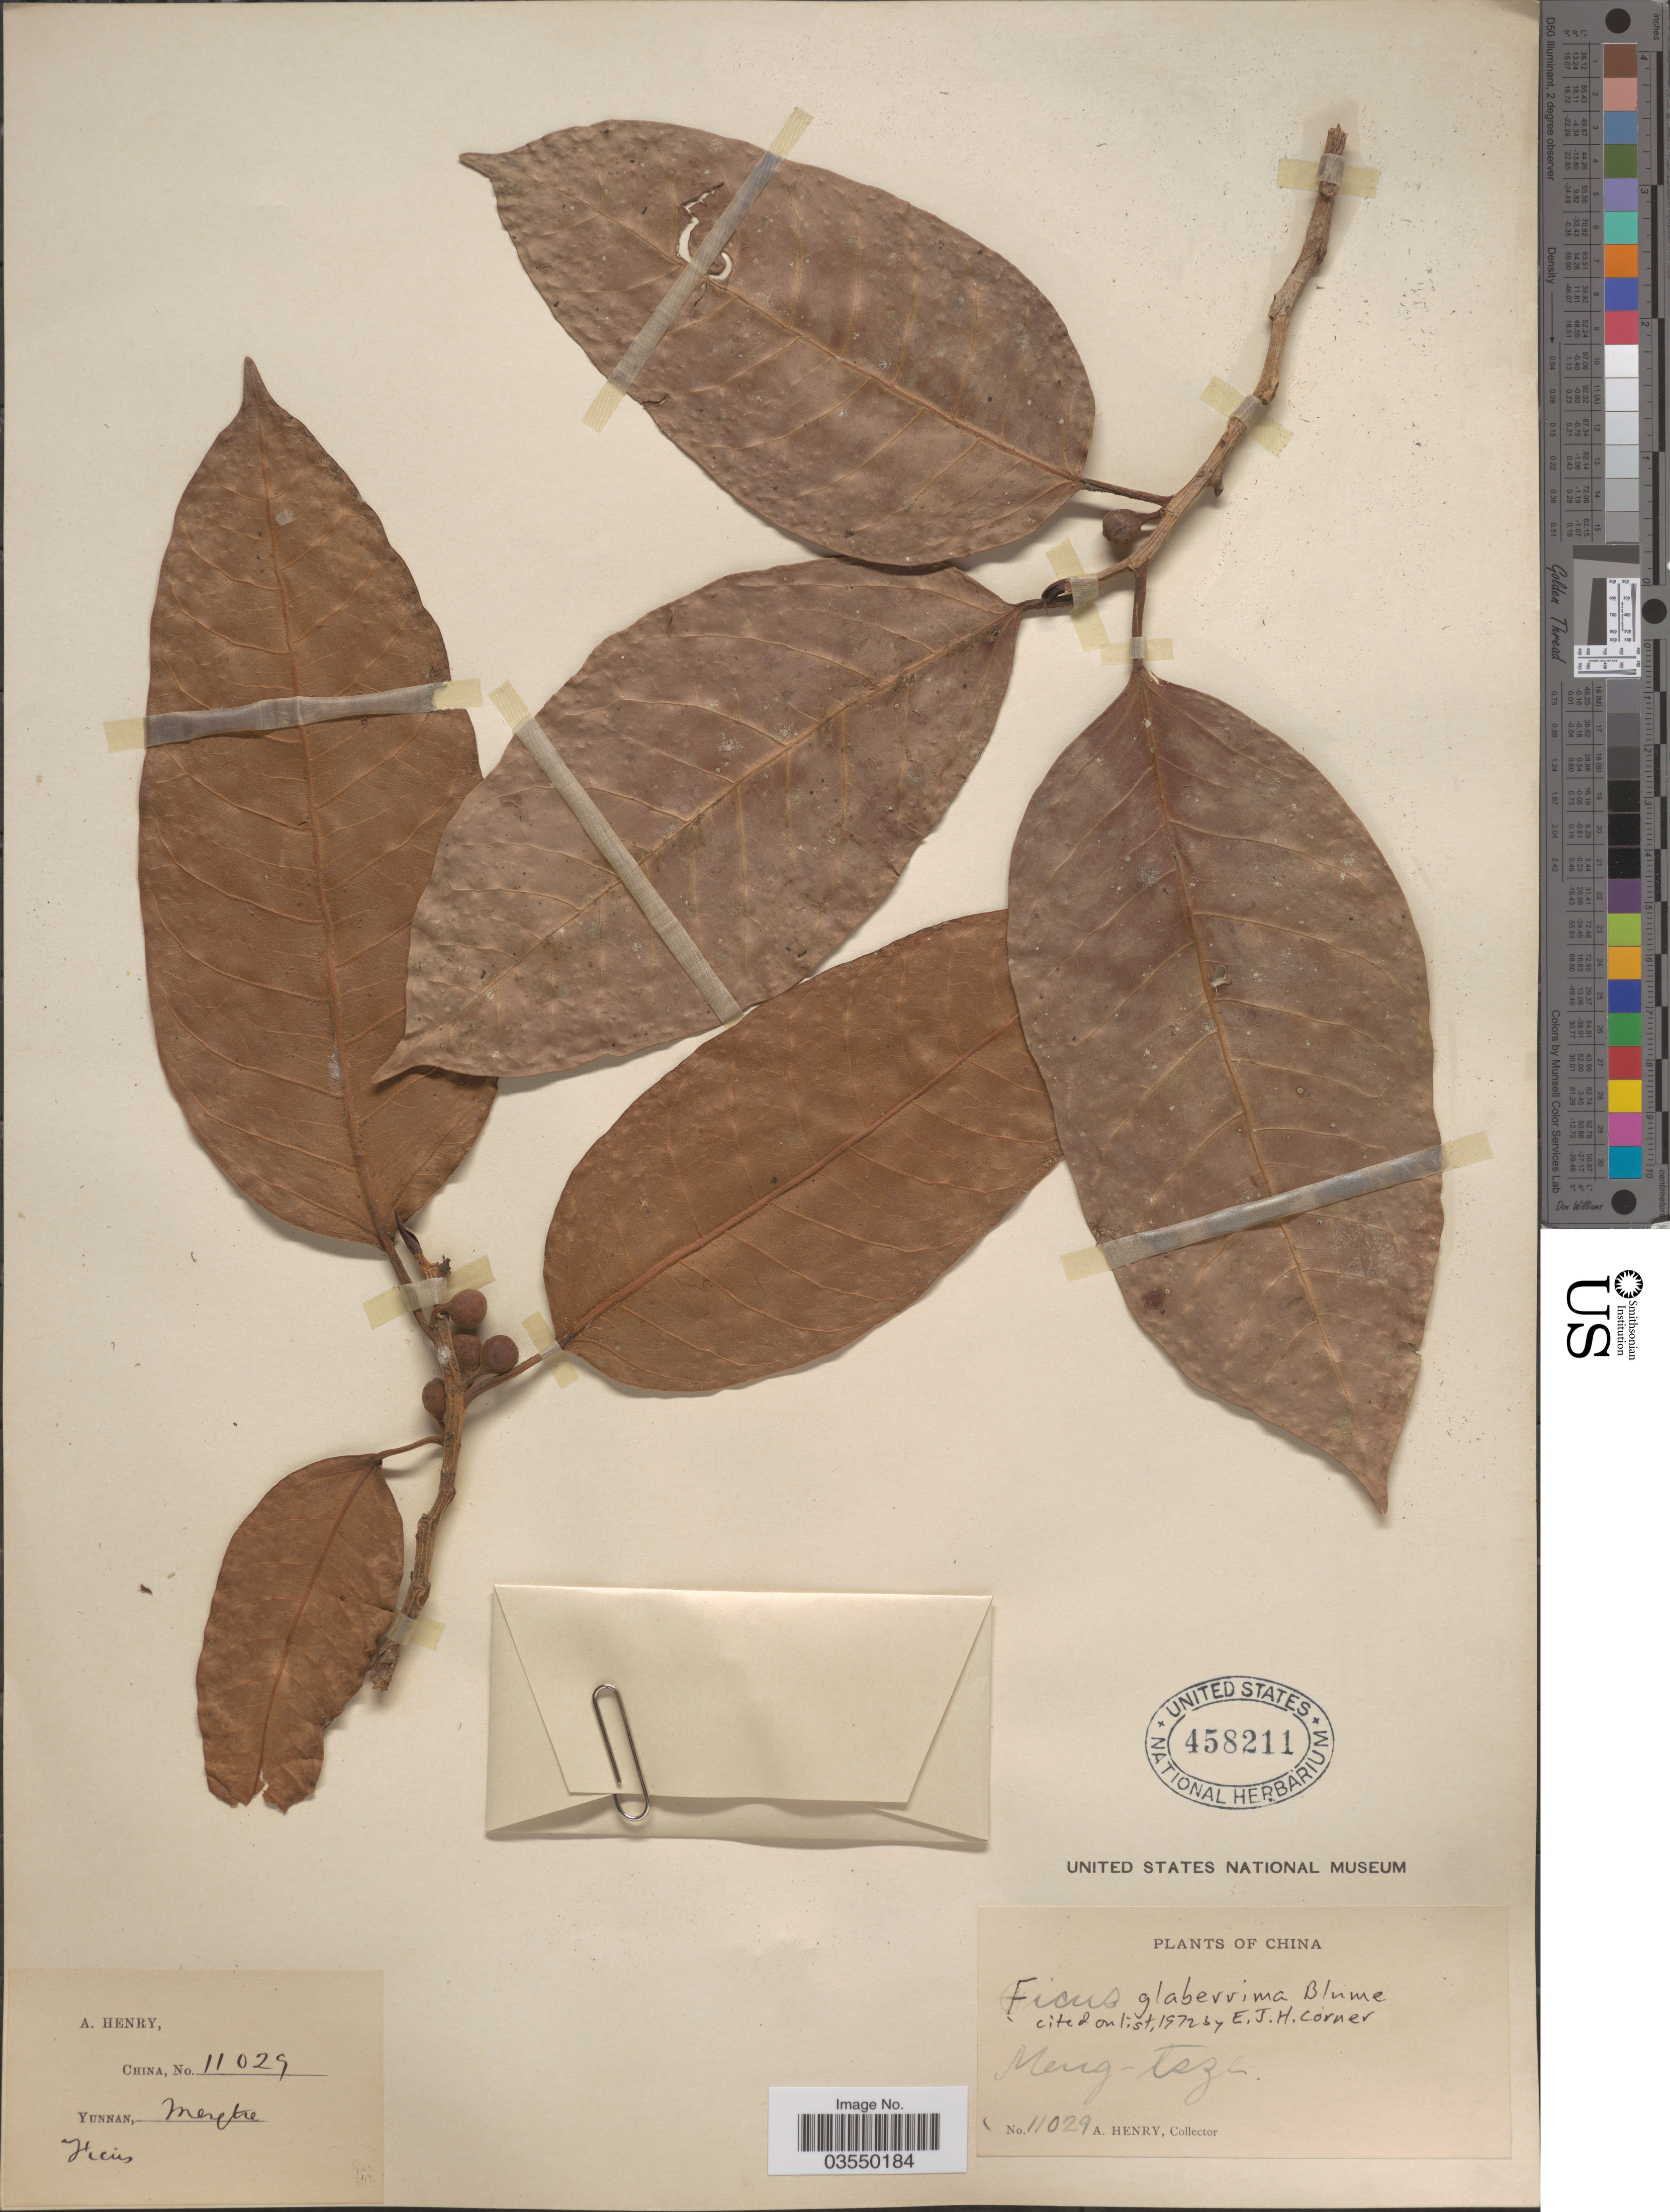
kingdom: Plantae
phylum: Tracheophyta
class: Magnoliopsida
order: Rosales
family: Moraceae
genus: Ficus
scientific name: Ficus glaberrima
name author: Heyne ex Roth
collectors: A. Henry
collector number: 11029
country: China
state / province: Yunnan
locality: Meng-tsze.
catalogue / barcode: US 458211